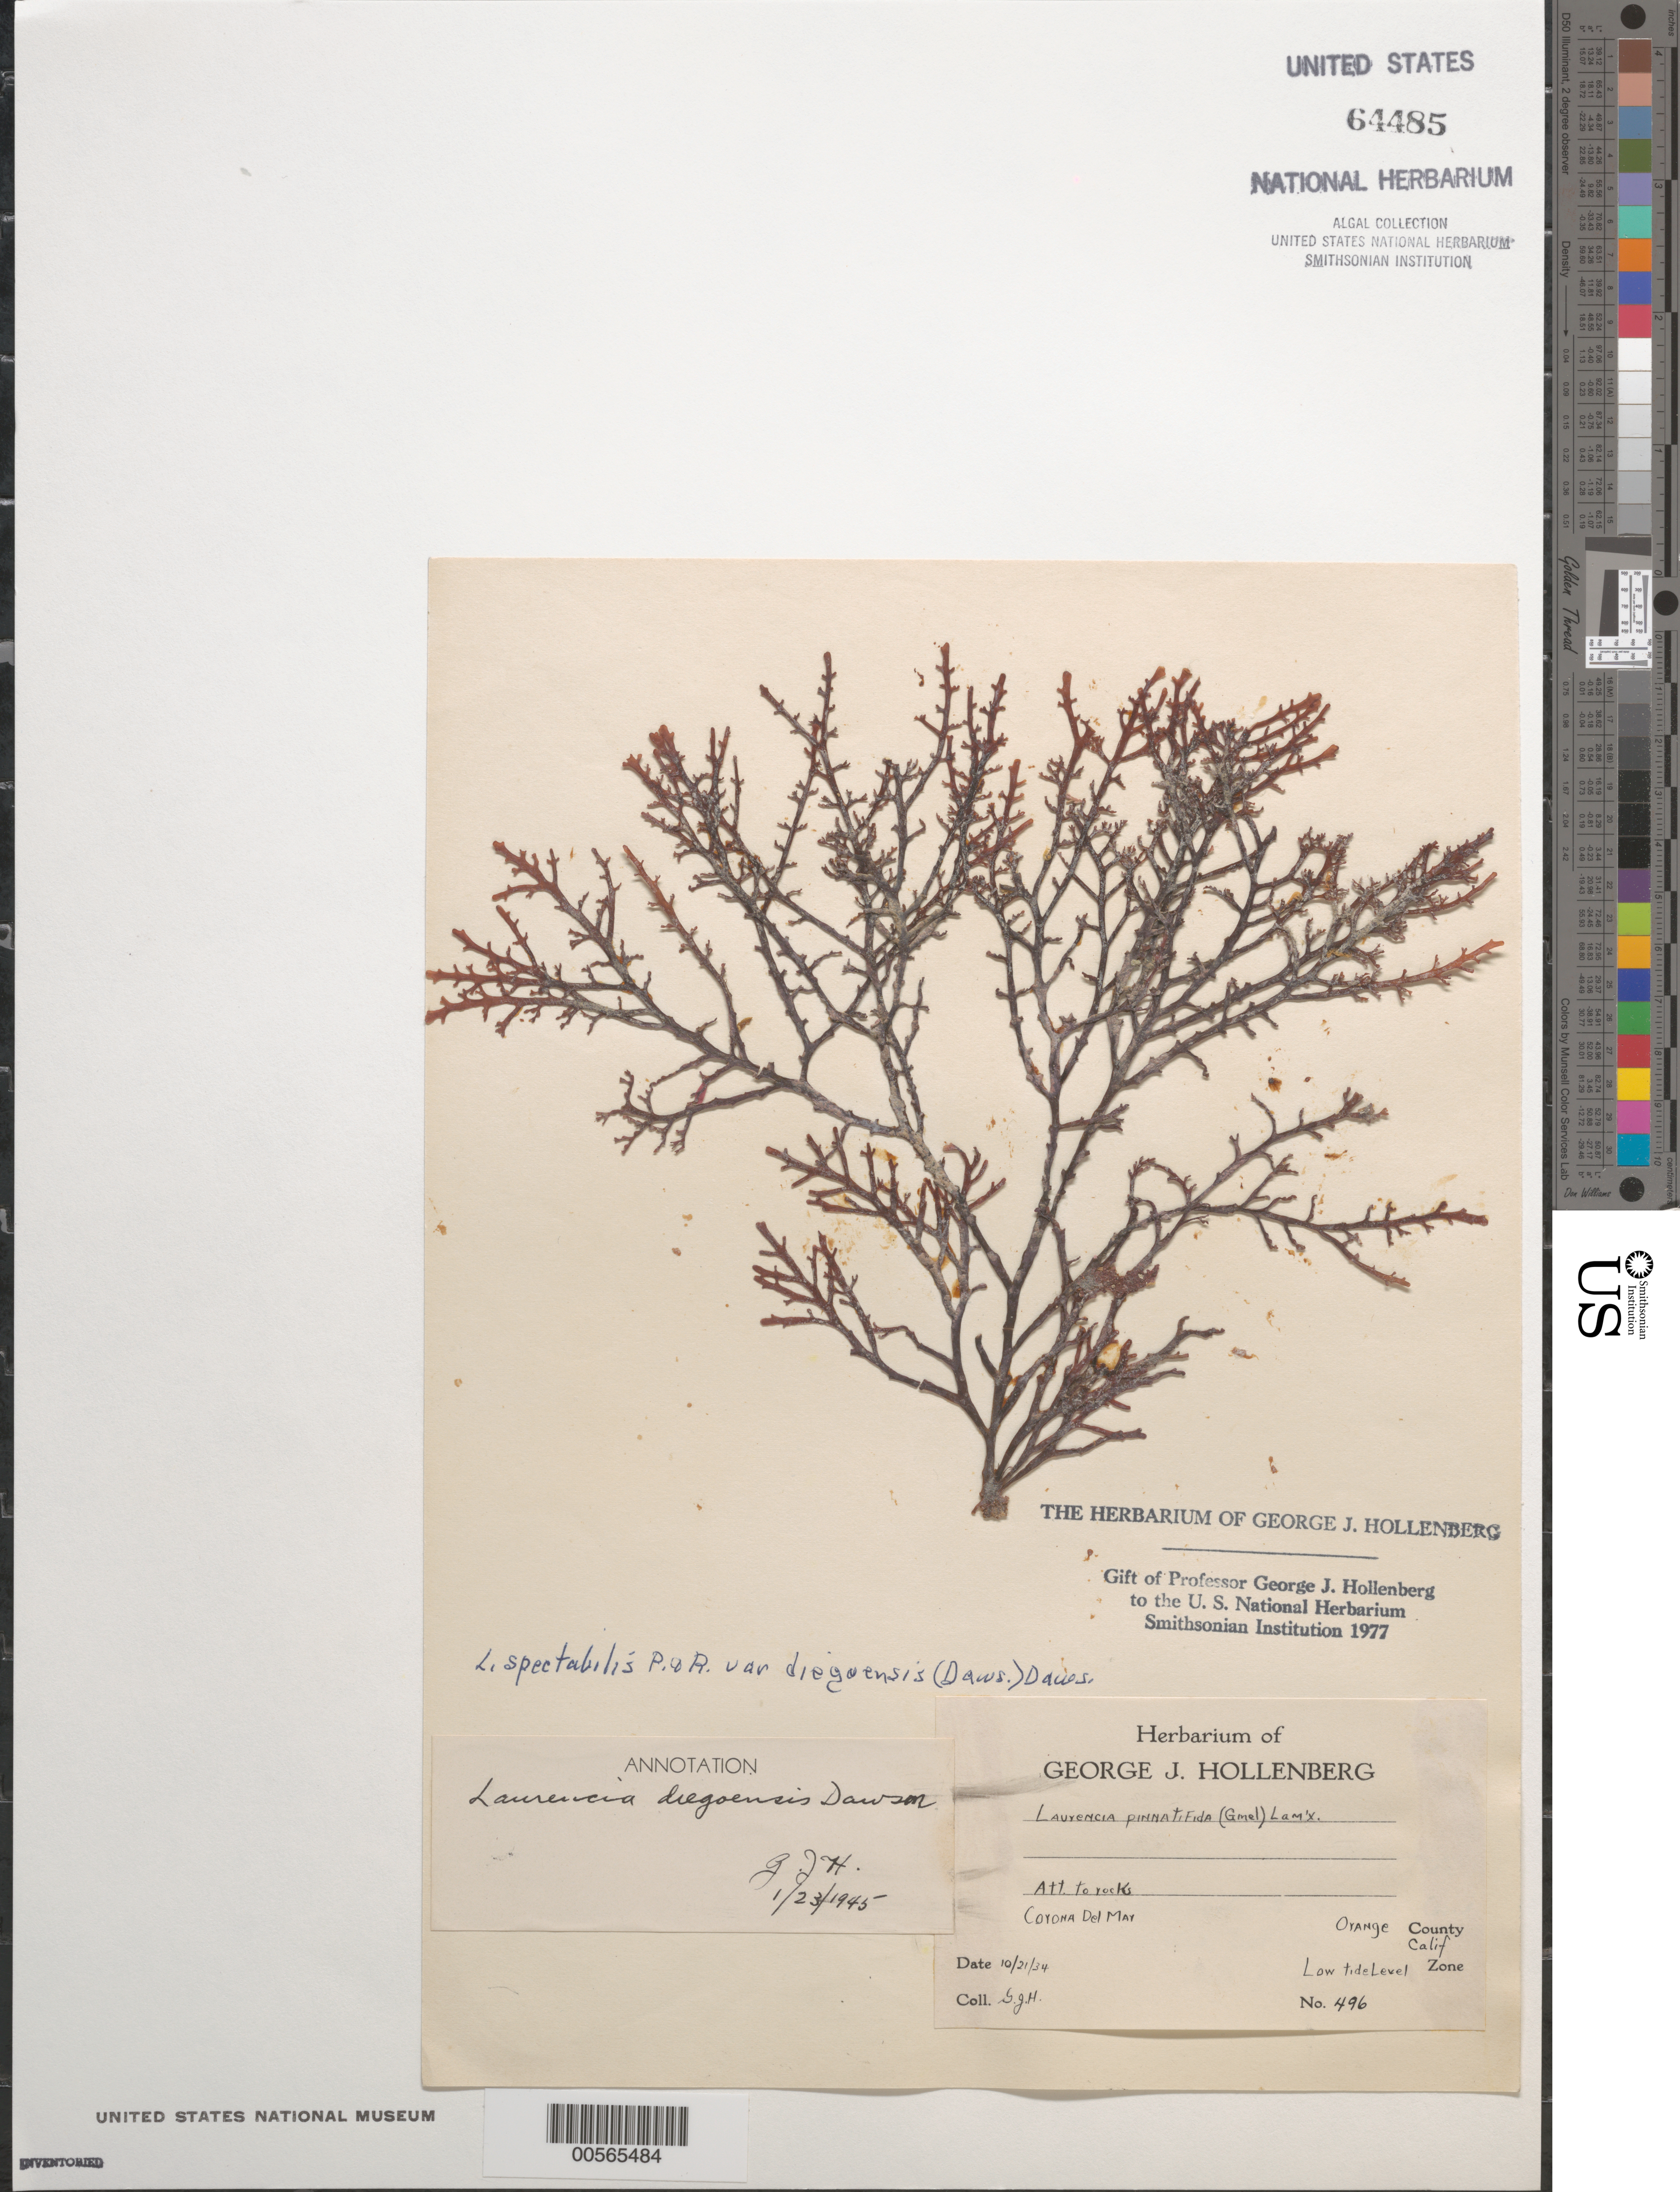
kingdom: Plantae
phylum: Rhodophyta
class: Florideophyceae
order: Ceramiales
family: Rhodomelaceae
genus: Osmundea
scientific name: Osmundea spectabilis var. diegoensis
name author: (E.Y. Dawson) K.W. Nam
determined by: Algae name updating Project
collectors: G. Hollenberg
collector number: GJH 496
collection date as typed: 21 Oct 1934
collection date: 1934-10-21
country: United States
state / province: California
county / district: Orange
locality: Corona del Mar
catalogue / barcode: US 64485